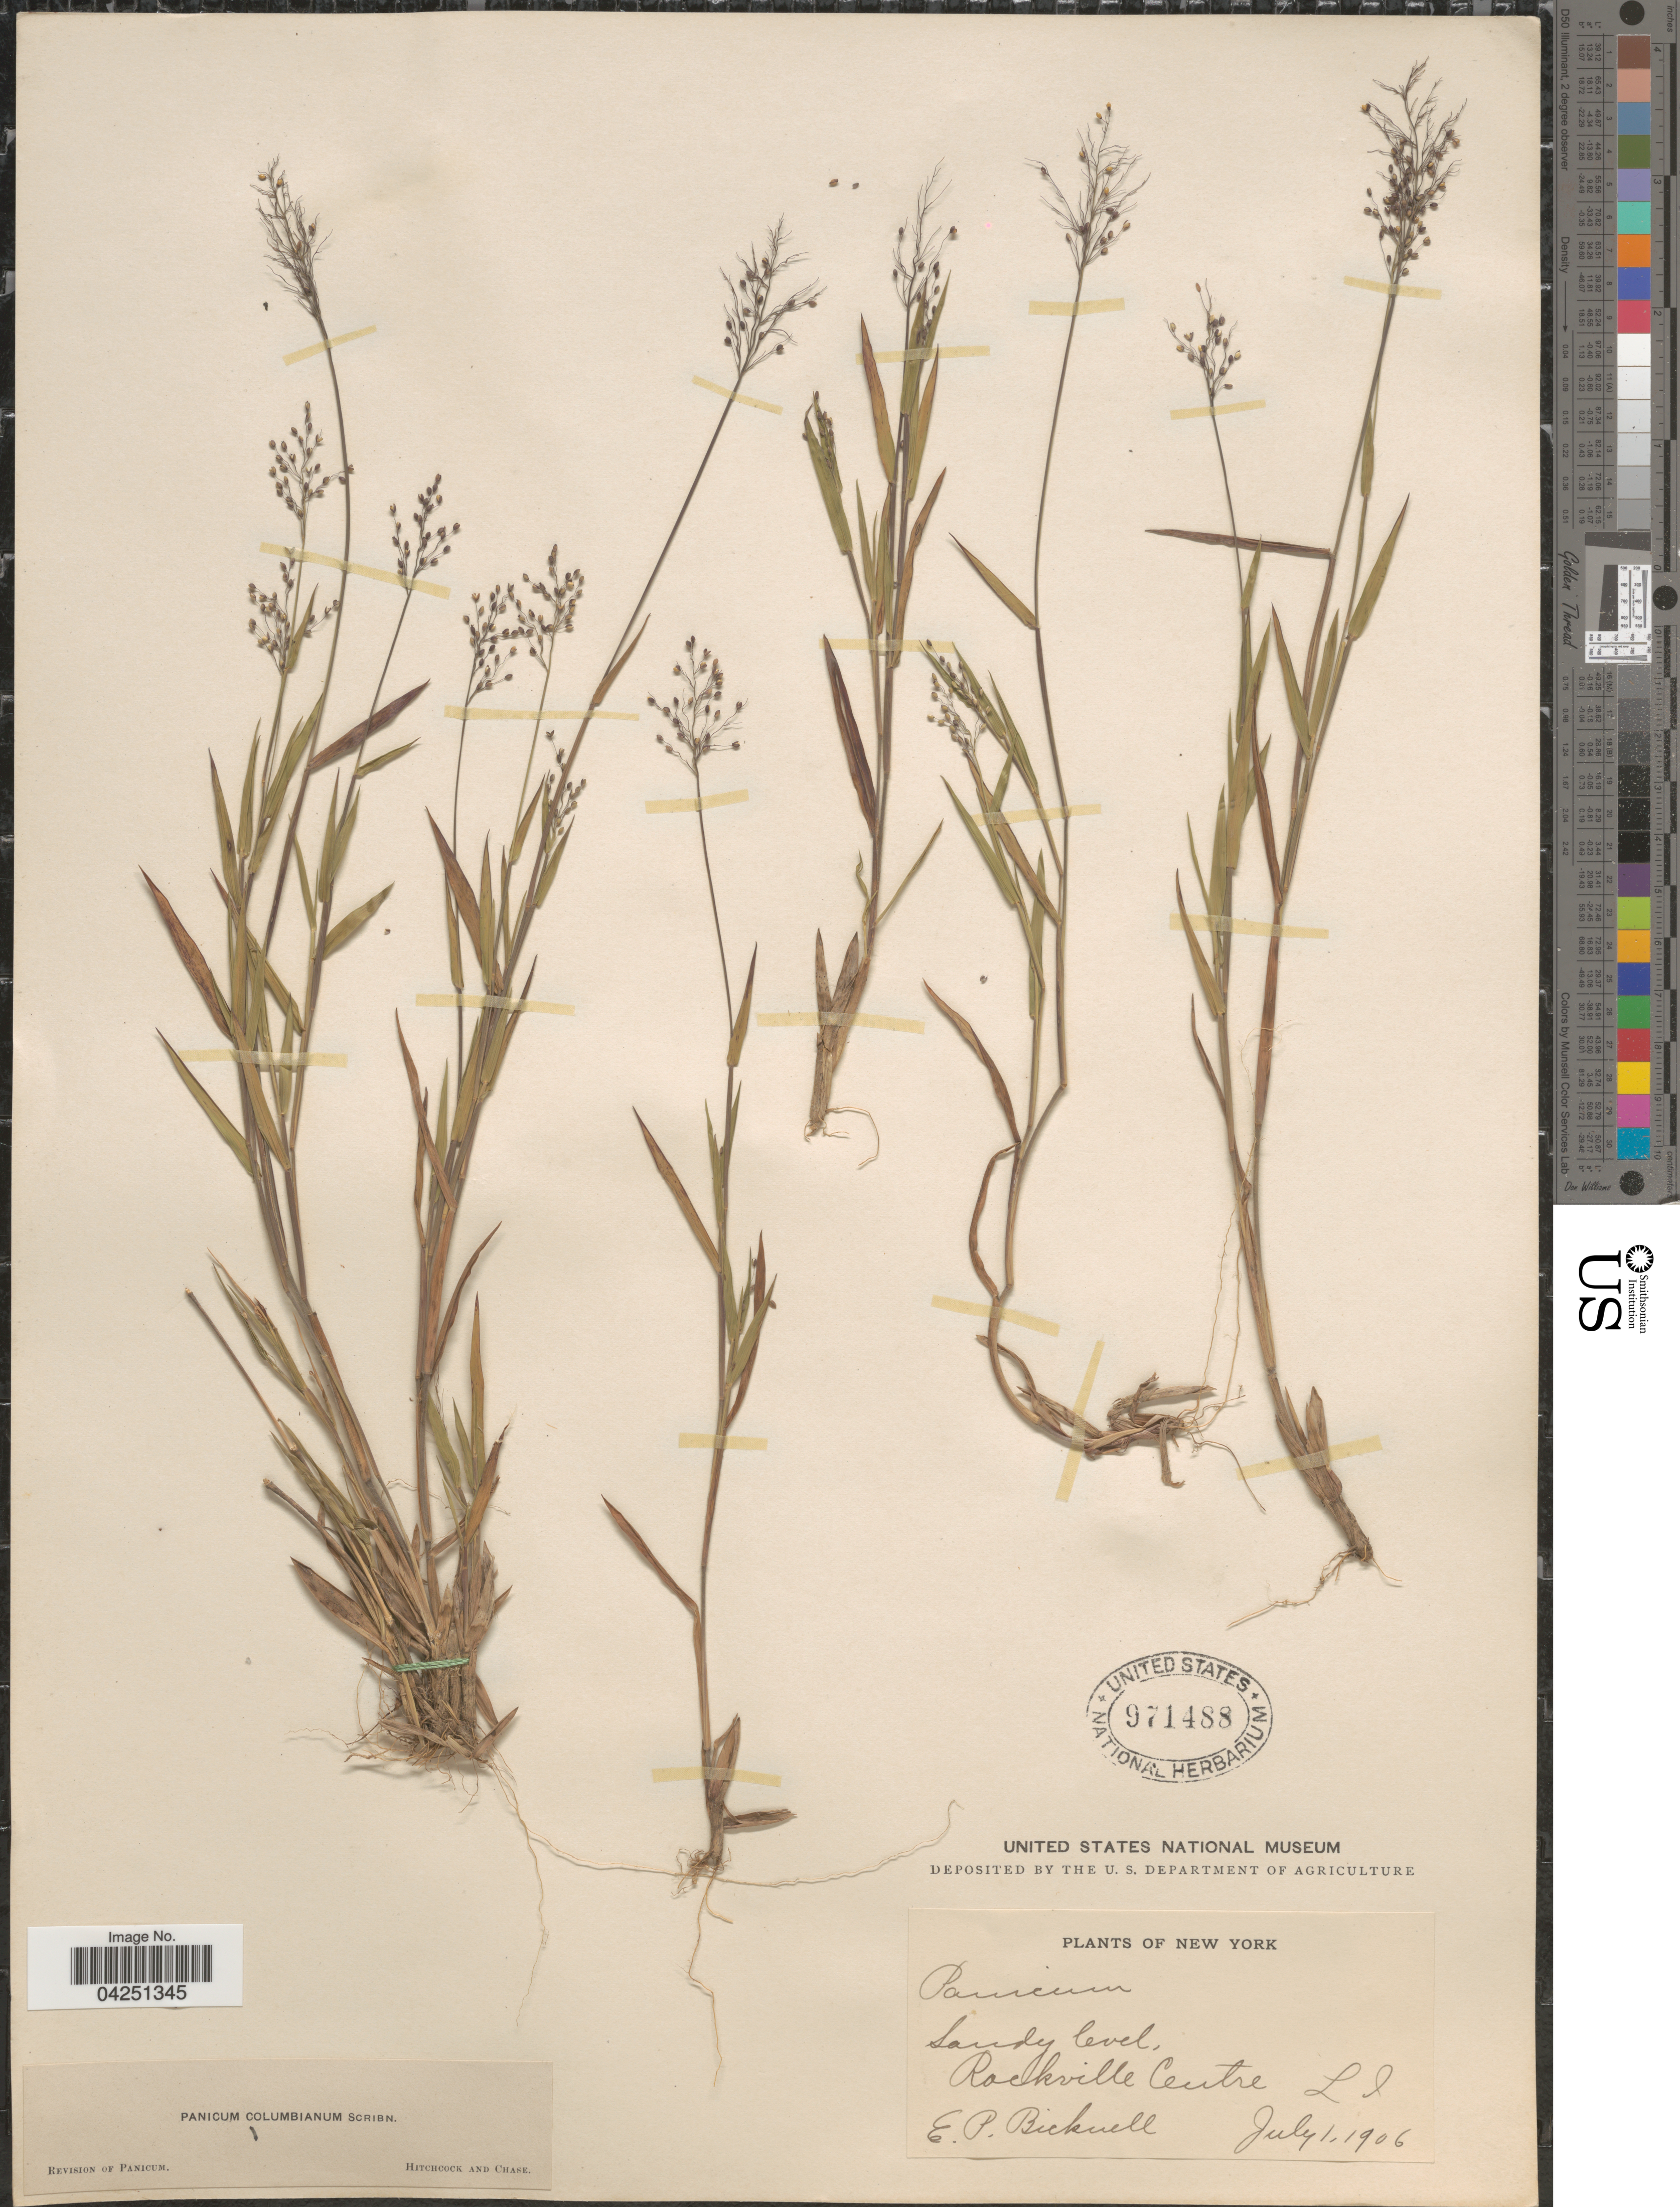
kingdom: Plantae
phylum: Tracheophyta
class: Liliopsida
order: Poales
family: Poaceae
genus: Dichanthelium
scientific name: Dichanthelium acuminatum var. acuminatum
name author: (Sw.) Gould & C.A. Clark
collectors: E. P. Bicknell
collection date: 1906-07-01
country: United States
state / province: New York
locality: Sandy level. Rockville Centre. L.I.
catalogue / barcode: US 971488